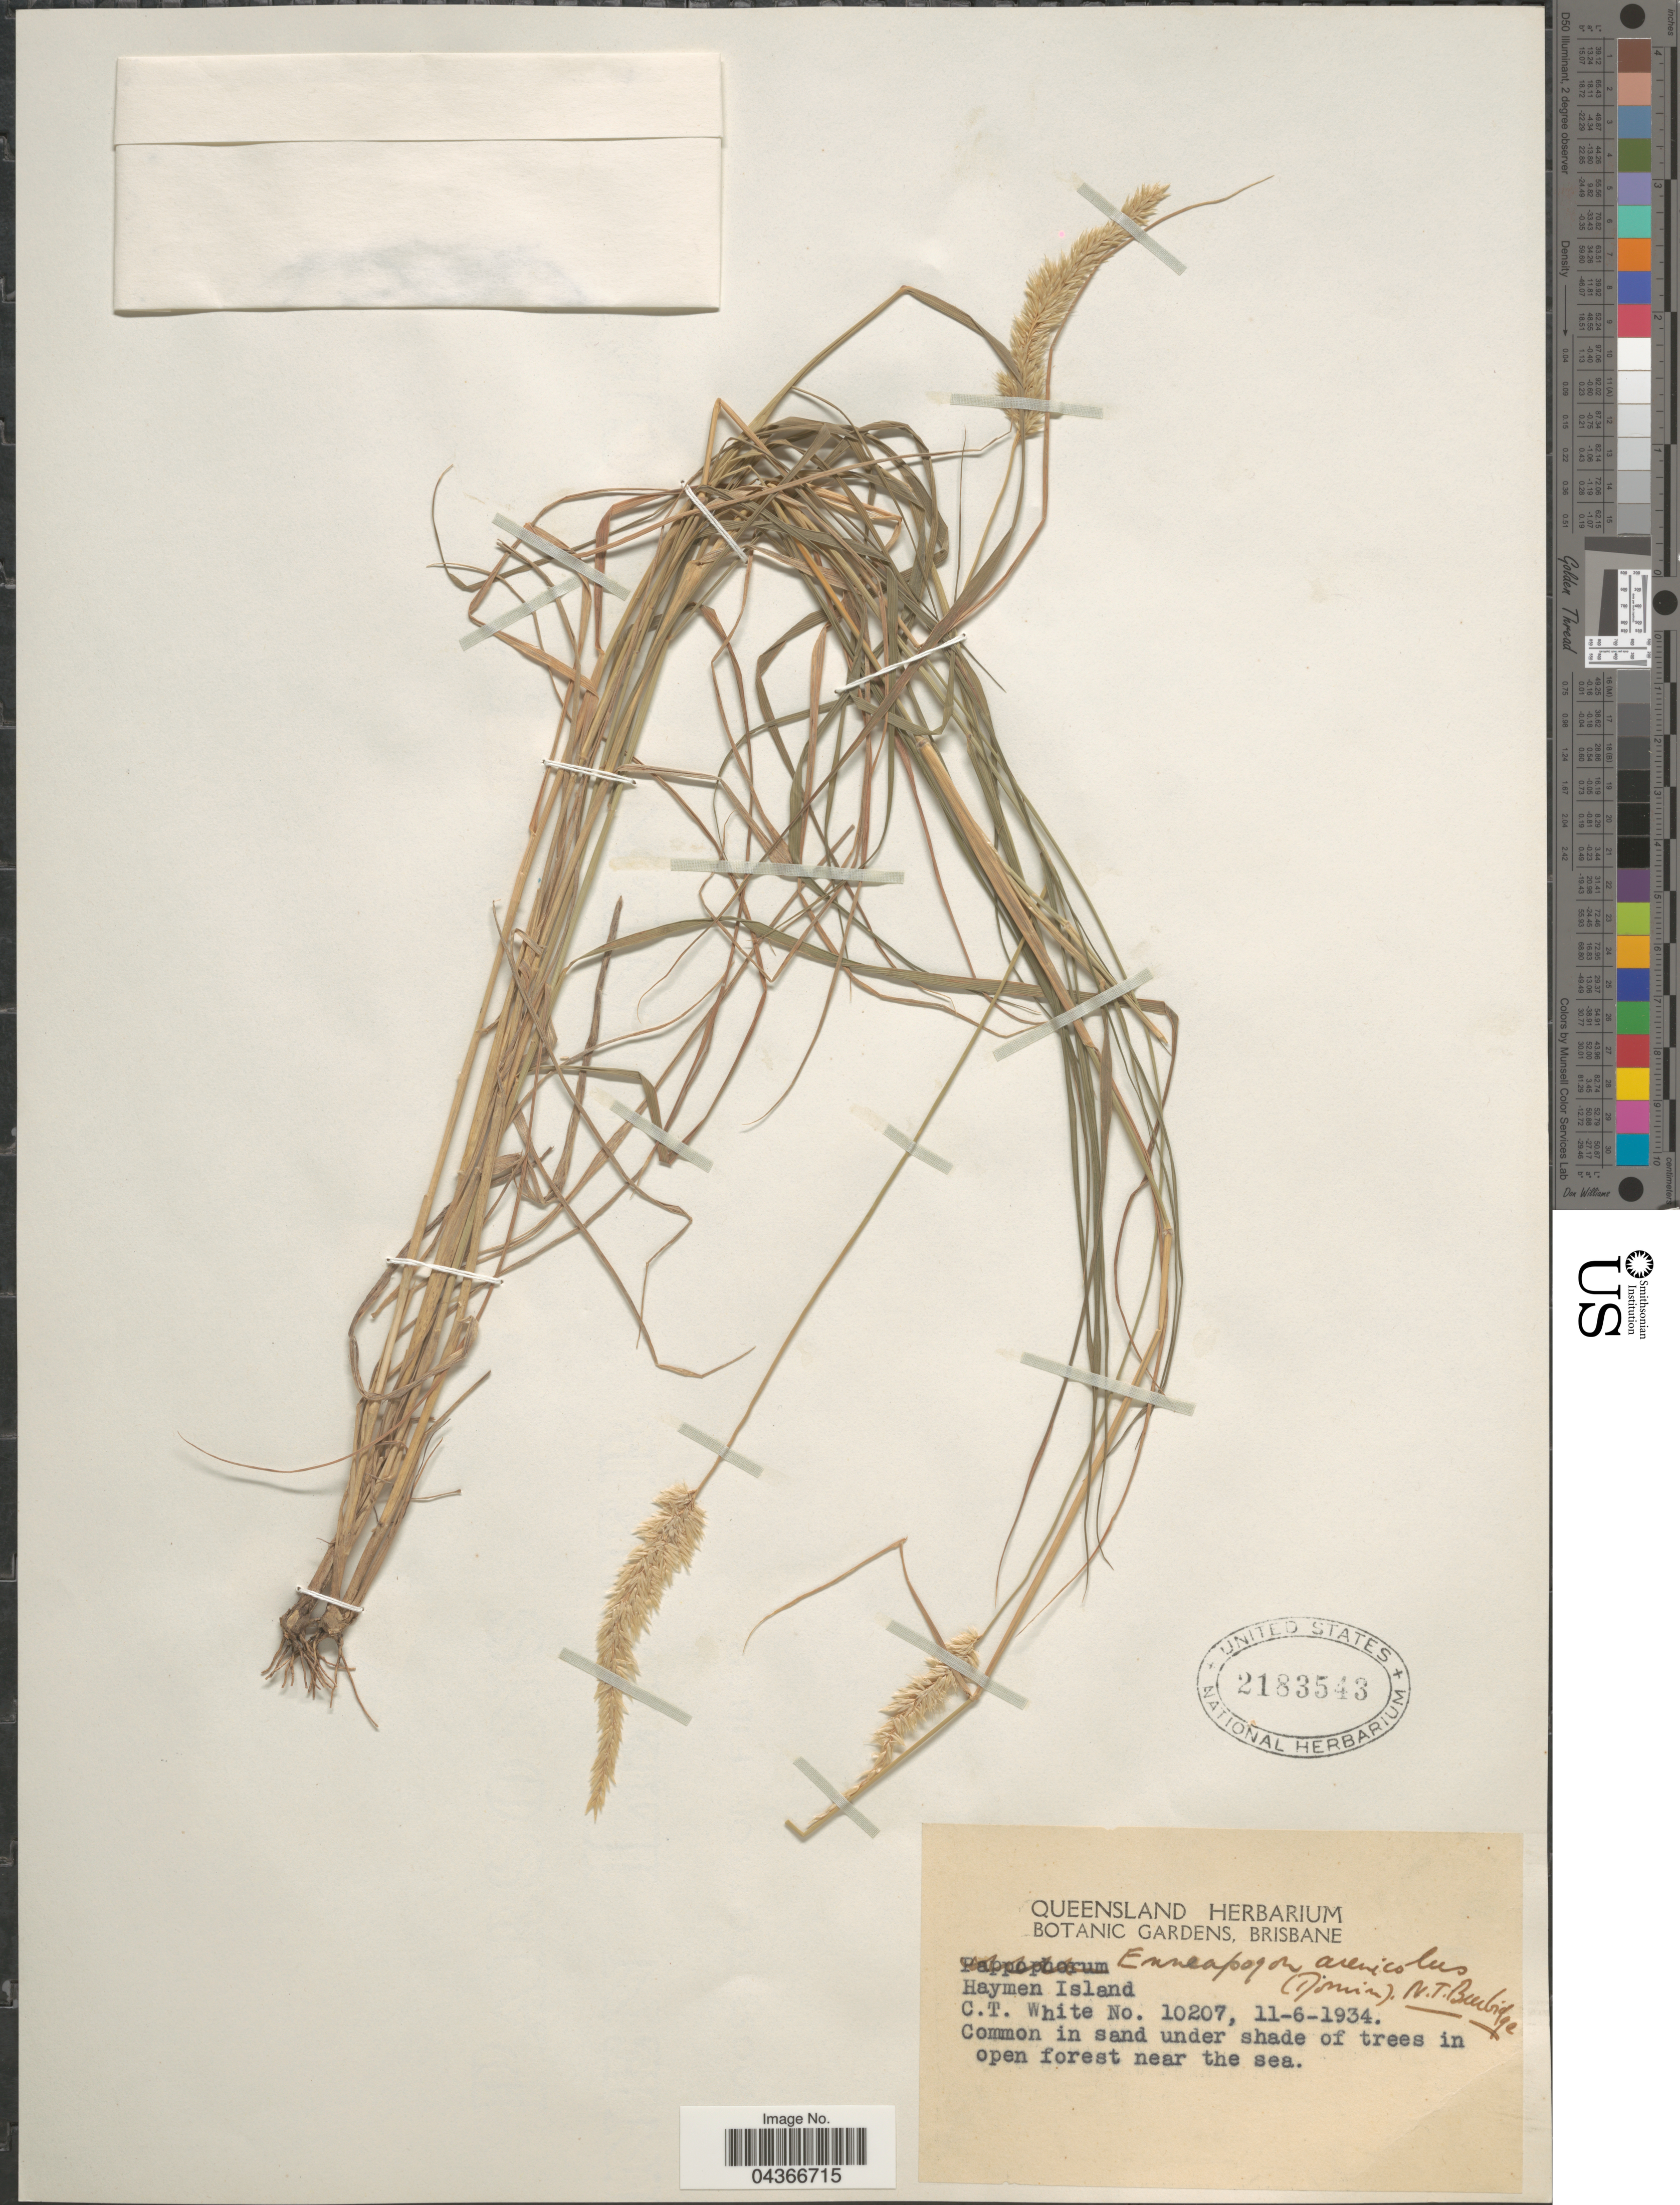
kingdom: Plantae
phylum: Tracheophyta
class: Liliopsida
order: Poales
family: Poaceae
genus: Enneapogon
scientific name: Enneapogon nigricans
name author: (R. Br.) P. Beauv.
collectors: C. T. White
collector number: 10207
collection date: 1934-06-11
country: Australia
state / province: Queensland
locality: Haymen Island.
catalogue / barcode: US 2183543